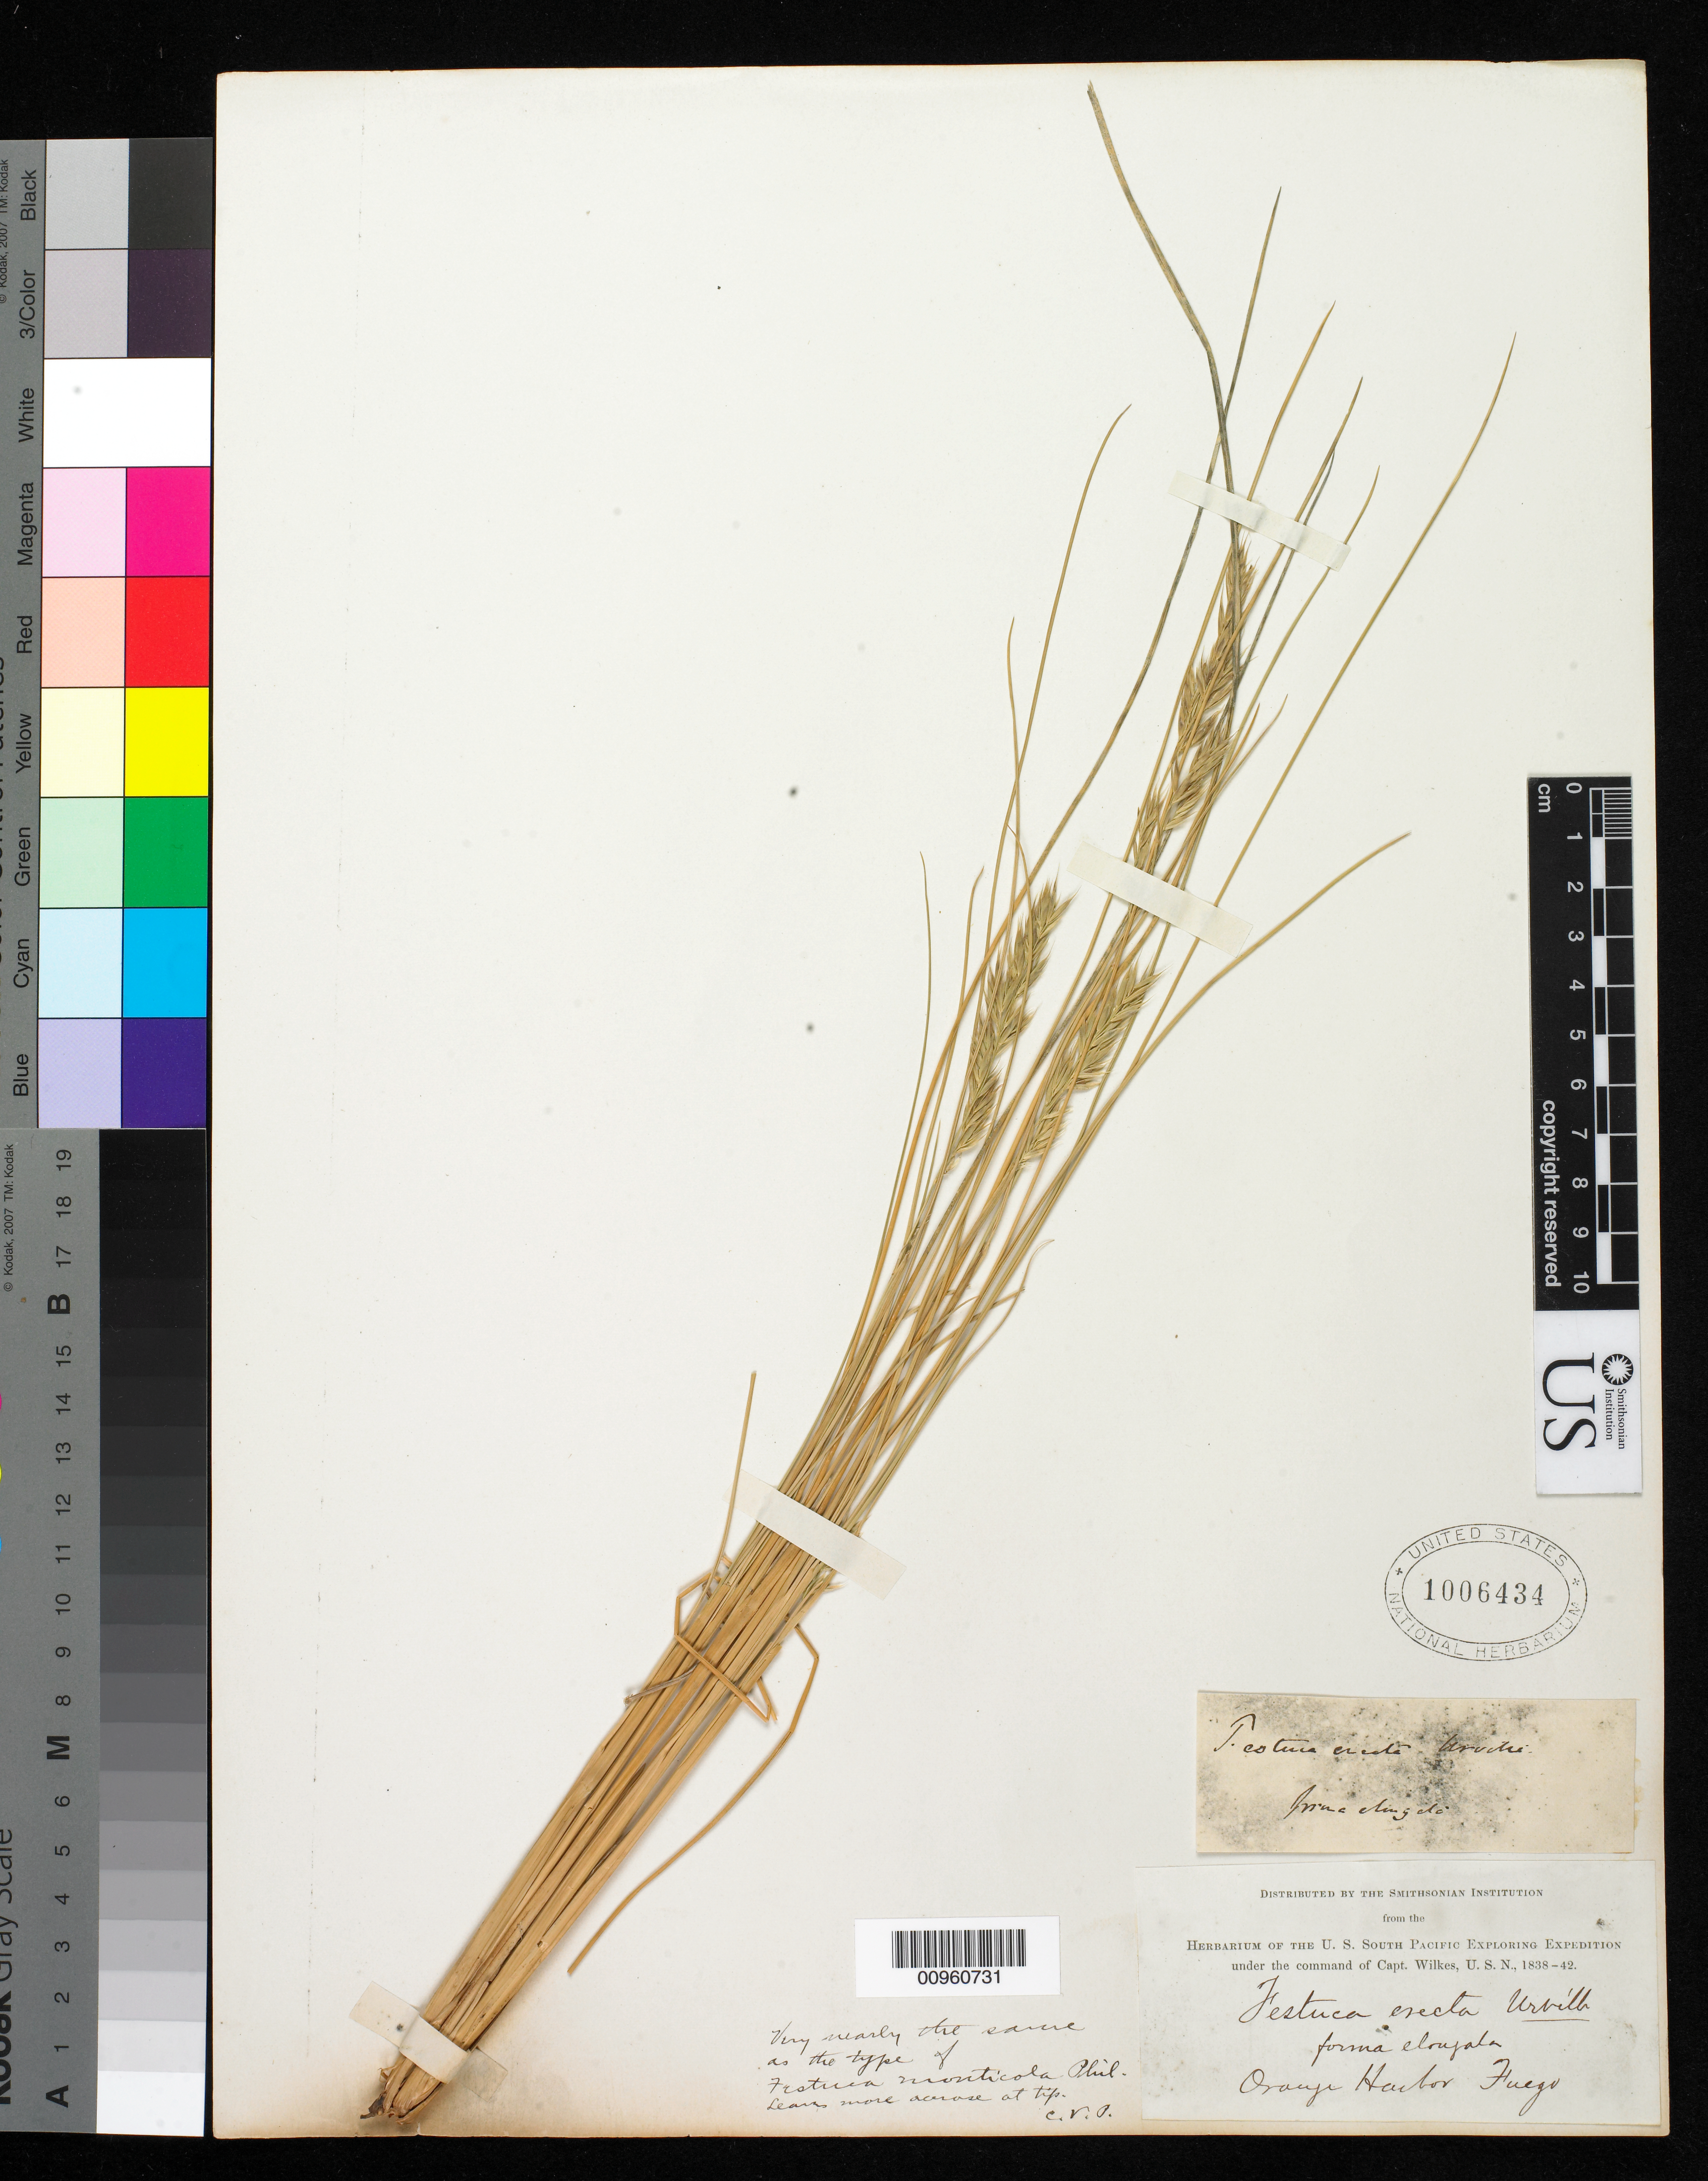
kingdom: Plantae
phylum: Tracheophyta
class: Liliopsida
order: Poales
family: Poaceae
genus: Festuca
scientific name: Festuca monticola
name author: Phil.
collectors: Wilkes Explor. Exped.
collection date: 1838/1842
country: Argentina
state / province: Tierra del Fuego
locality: Orange Harbor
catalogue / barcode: US 1006434